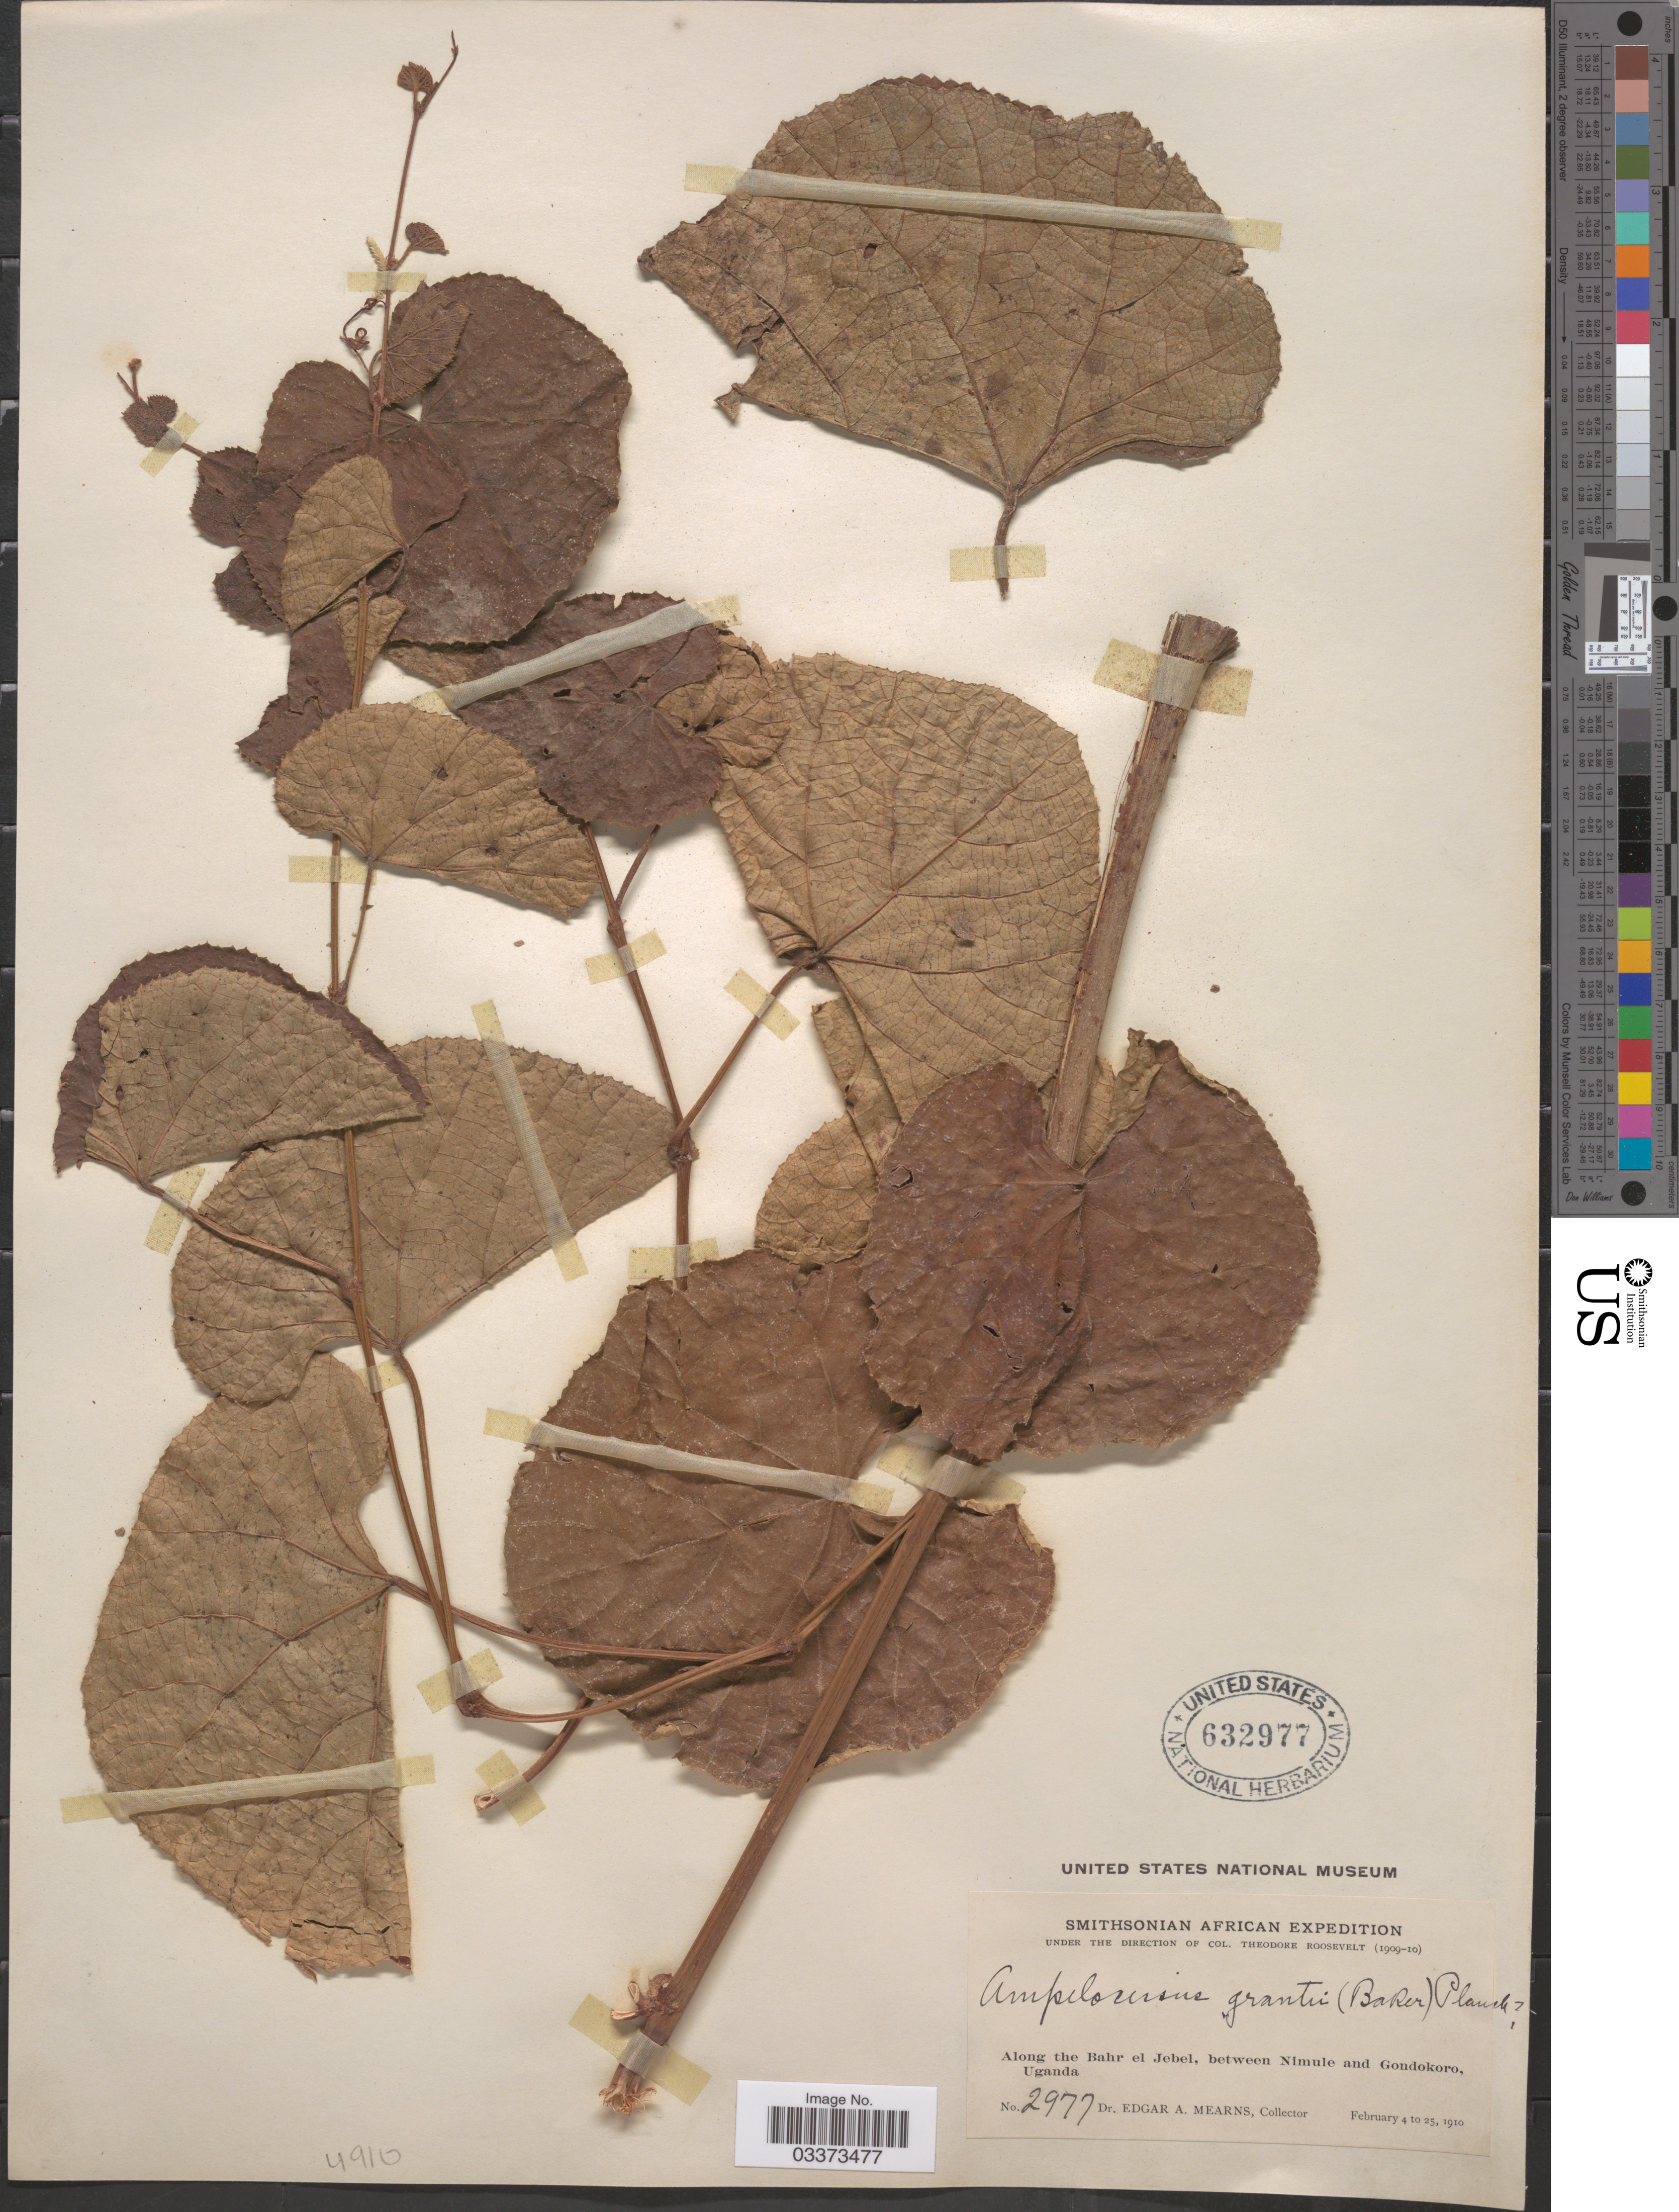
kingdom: Plantae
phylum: Tracheophyta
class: Magnoliopsida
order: Vitales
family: Vitaceae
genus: Ampelocissus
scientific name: Ampelocissus grantii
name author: (Baker) Planch.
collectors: E. A. Mearns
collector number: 2977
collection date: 1910-02-04/1910-02-25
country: Uganda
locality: Along the Bahr el Jebel, between Nimule and Gondokoro.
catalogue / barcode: US 632977